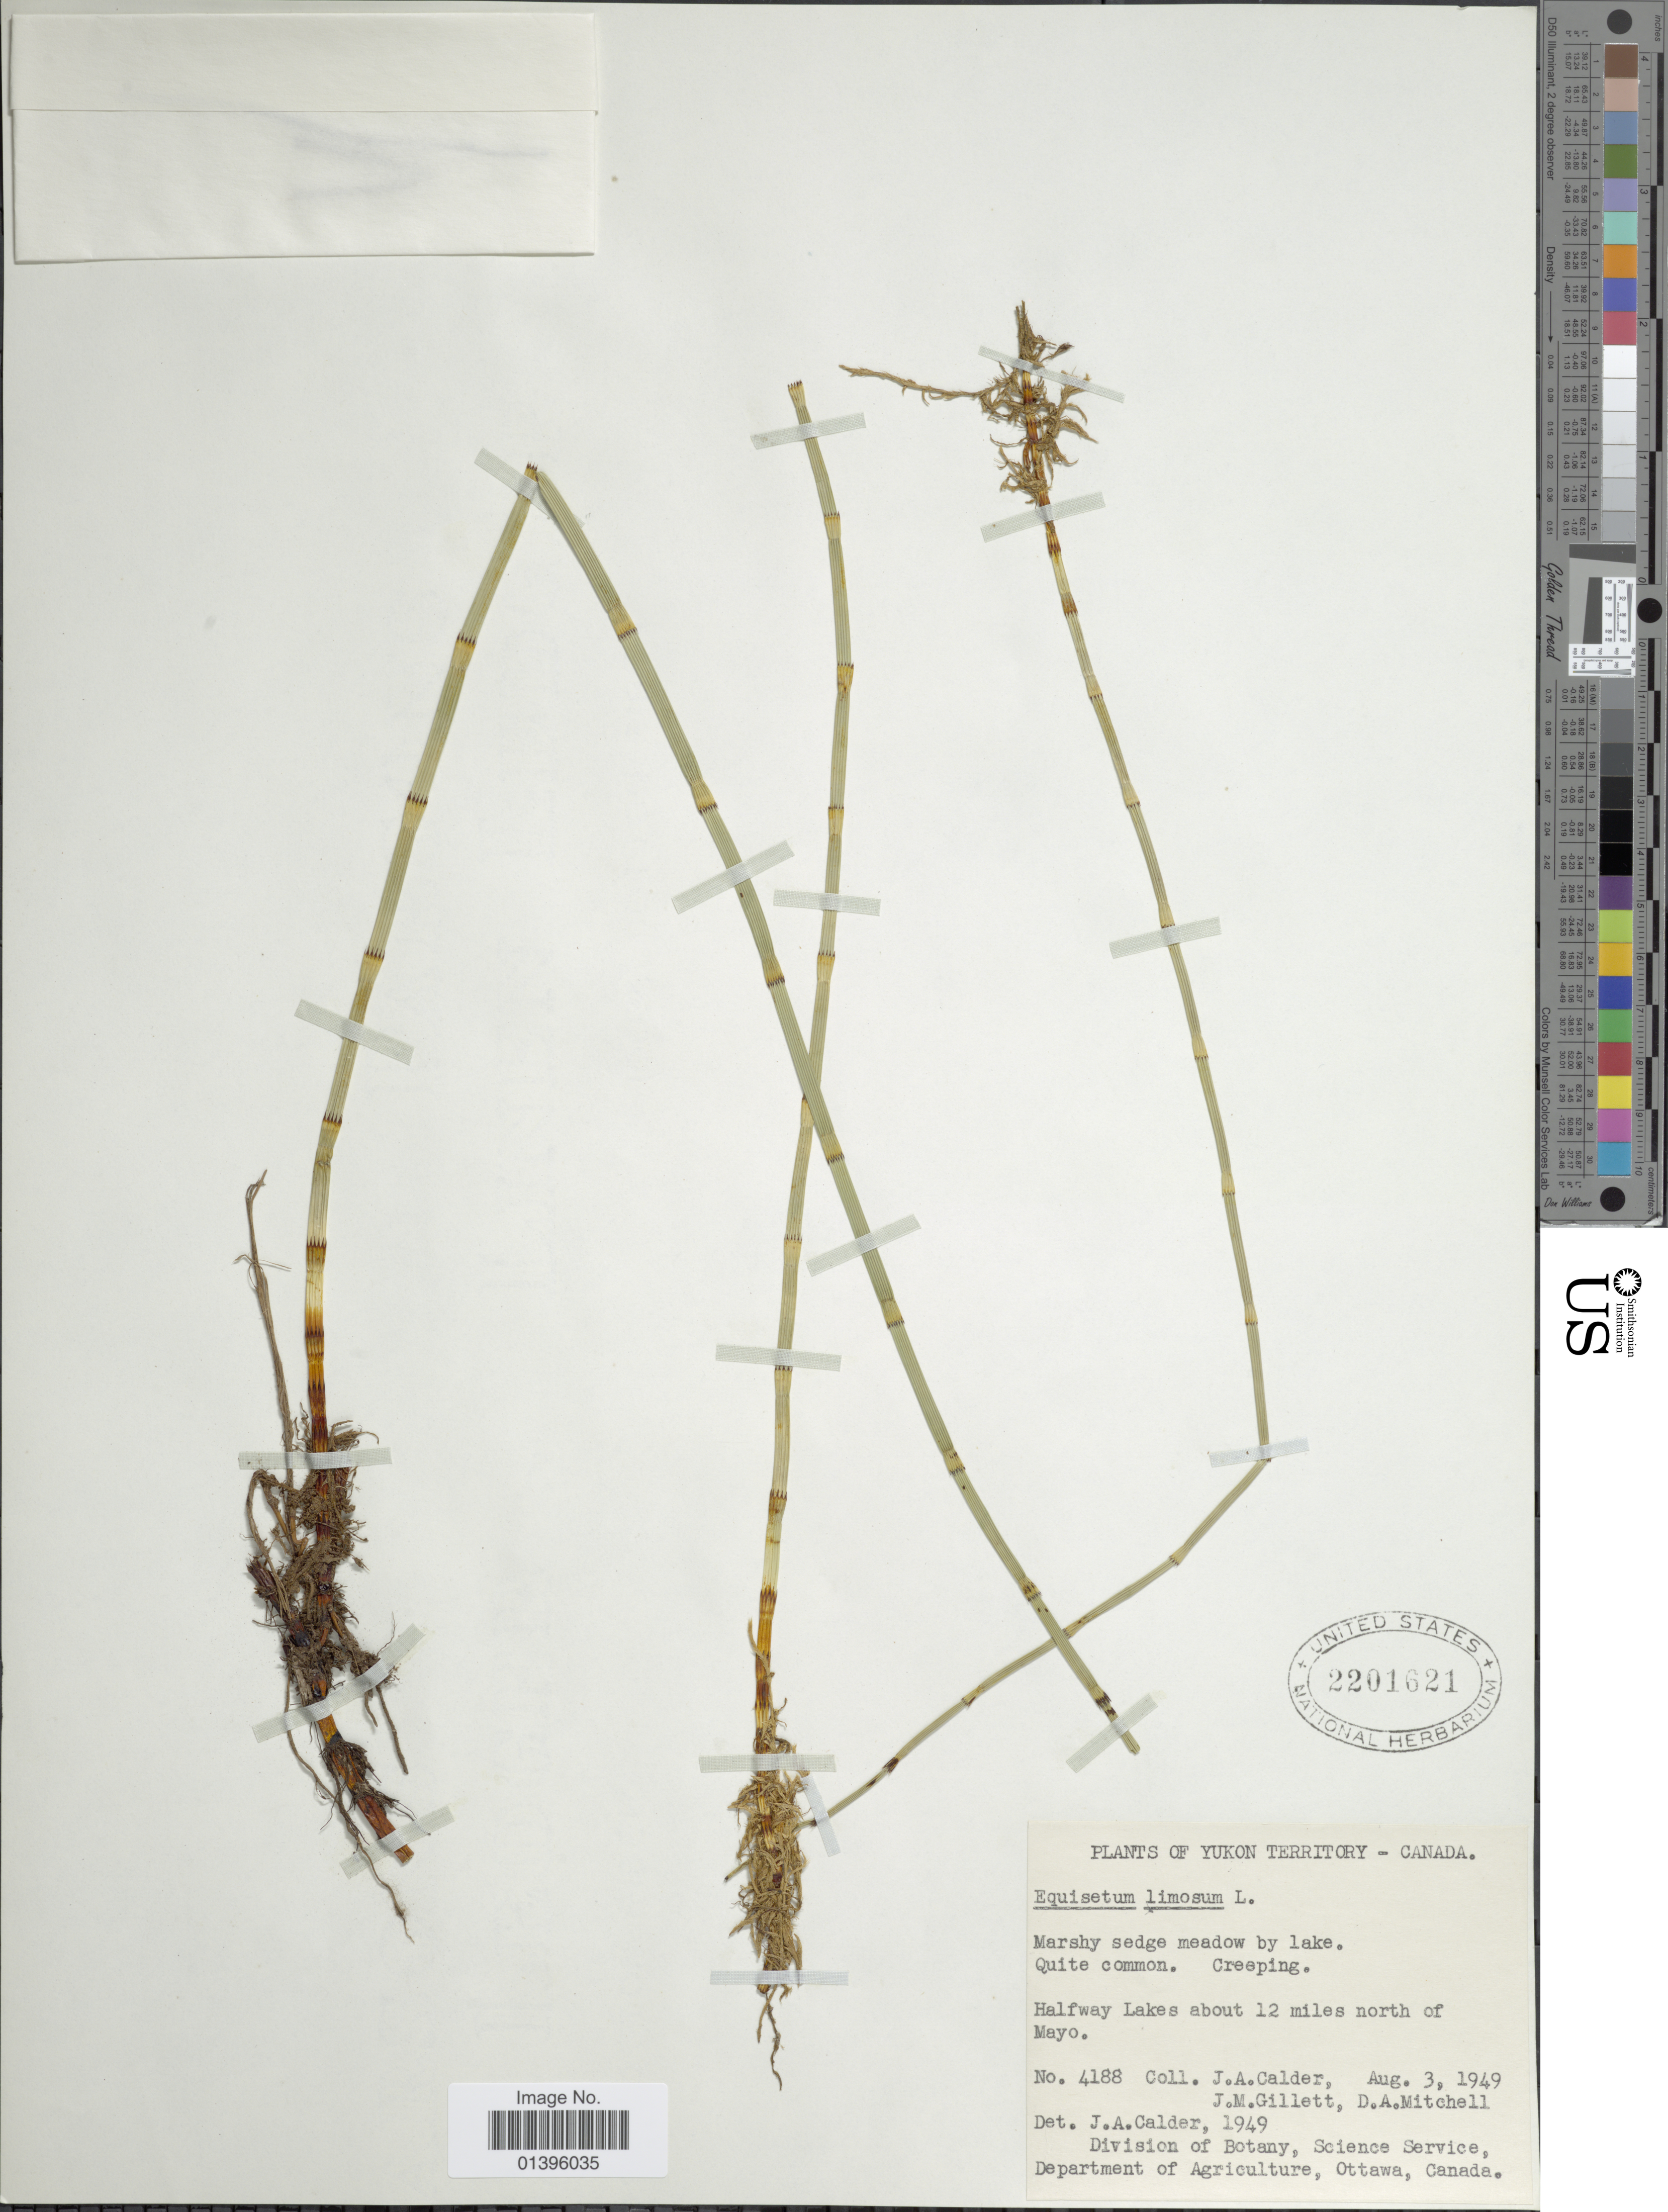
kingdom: Plantae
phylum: Tracheophyta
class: Polypodiopsida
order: Equisetales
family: Equisetaceae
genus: Equisetum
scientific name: Equisetum fluviatile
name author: L.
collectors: J. A. Calder, J. M. Gillett & D. Mitchell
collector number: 4188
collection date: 1949-08-03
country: Canada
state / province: Yukon Territory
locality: Yukon Territory, Halfway Lakes about 12 miles north of Mayo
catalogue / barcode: US 2201621